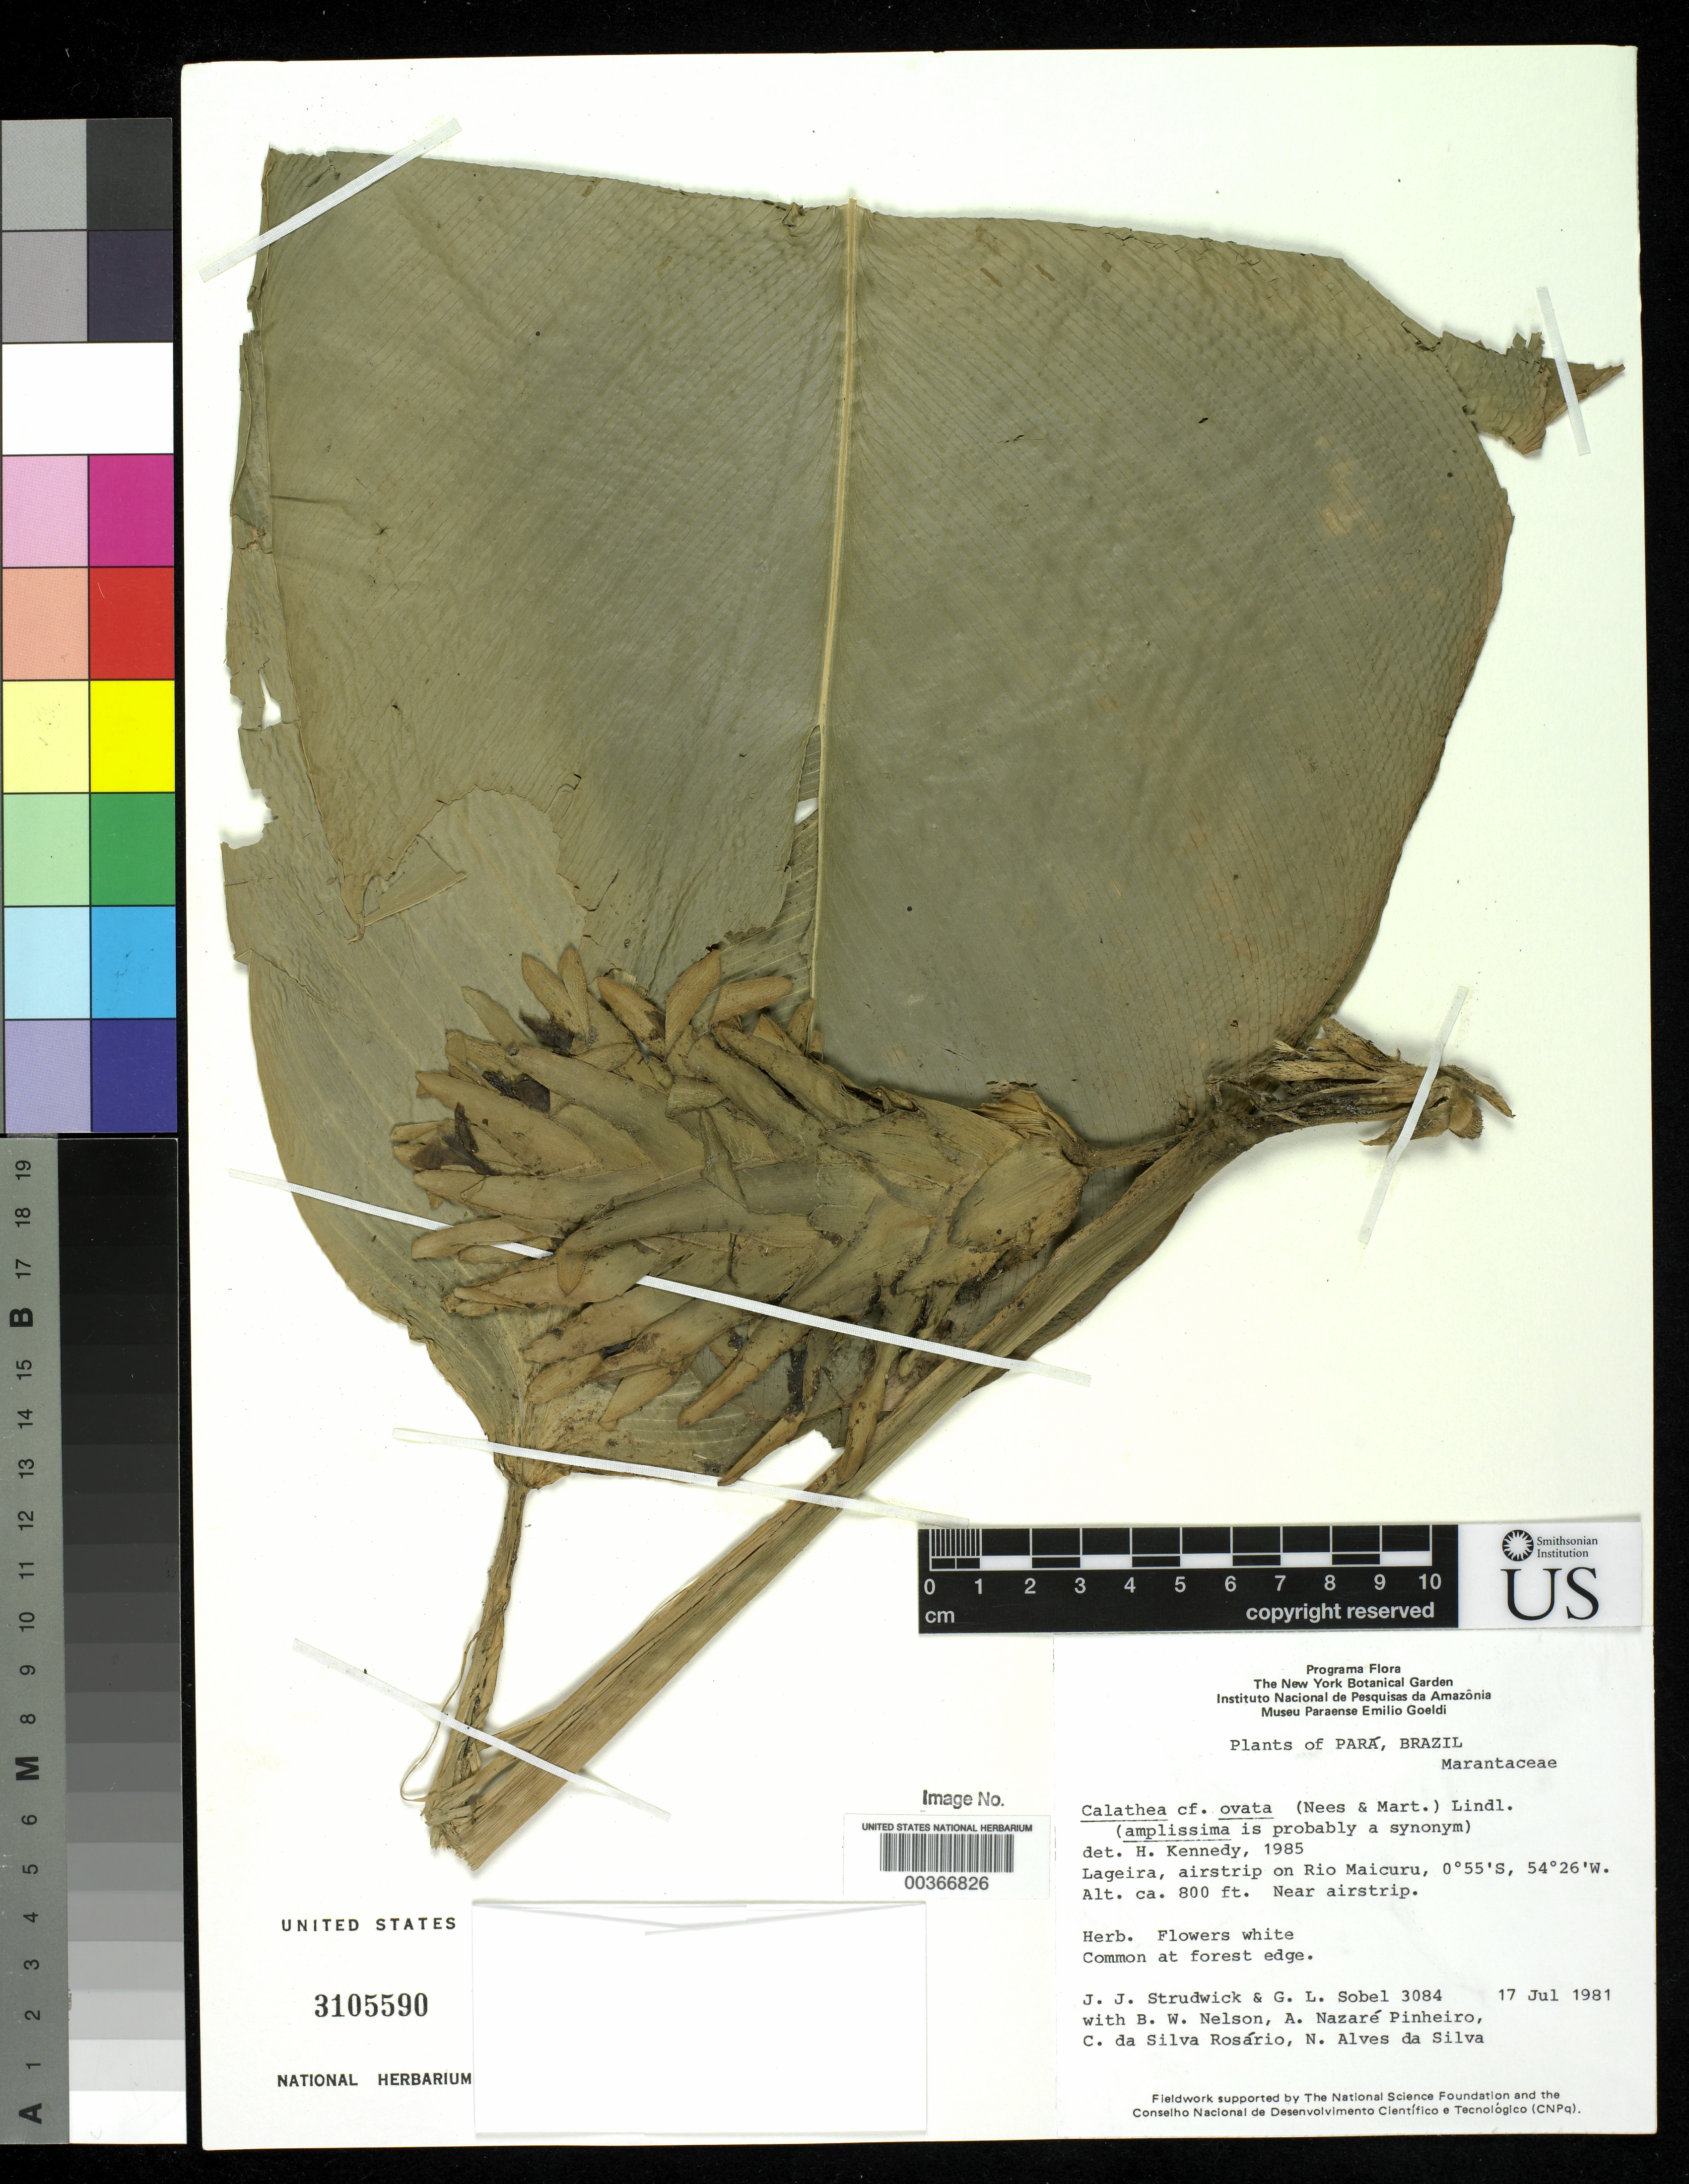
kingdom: Plantae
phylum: Tracheophyta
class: Liliopsida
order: Zingiberales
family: Marantaceae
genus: Calathea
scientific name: Calathea ovata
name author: (Nees & Mart.) Lindl.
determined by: Kennedy, Helen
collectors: J. J. Strudwick, G. L. Sobel, B. W. Nelson, A. Pinheiro, C. S. Rosário & N. A. Silva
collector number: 3084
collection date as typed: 17 Jul 1981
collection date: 1981-07-17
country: Brazil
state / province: Pará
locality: Lageira, airstrip on rio maicuru, near airstrip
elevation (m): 244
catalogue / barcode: US 3105590